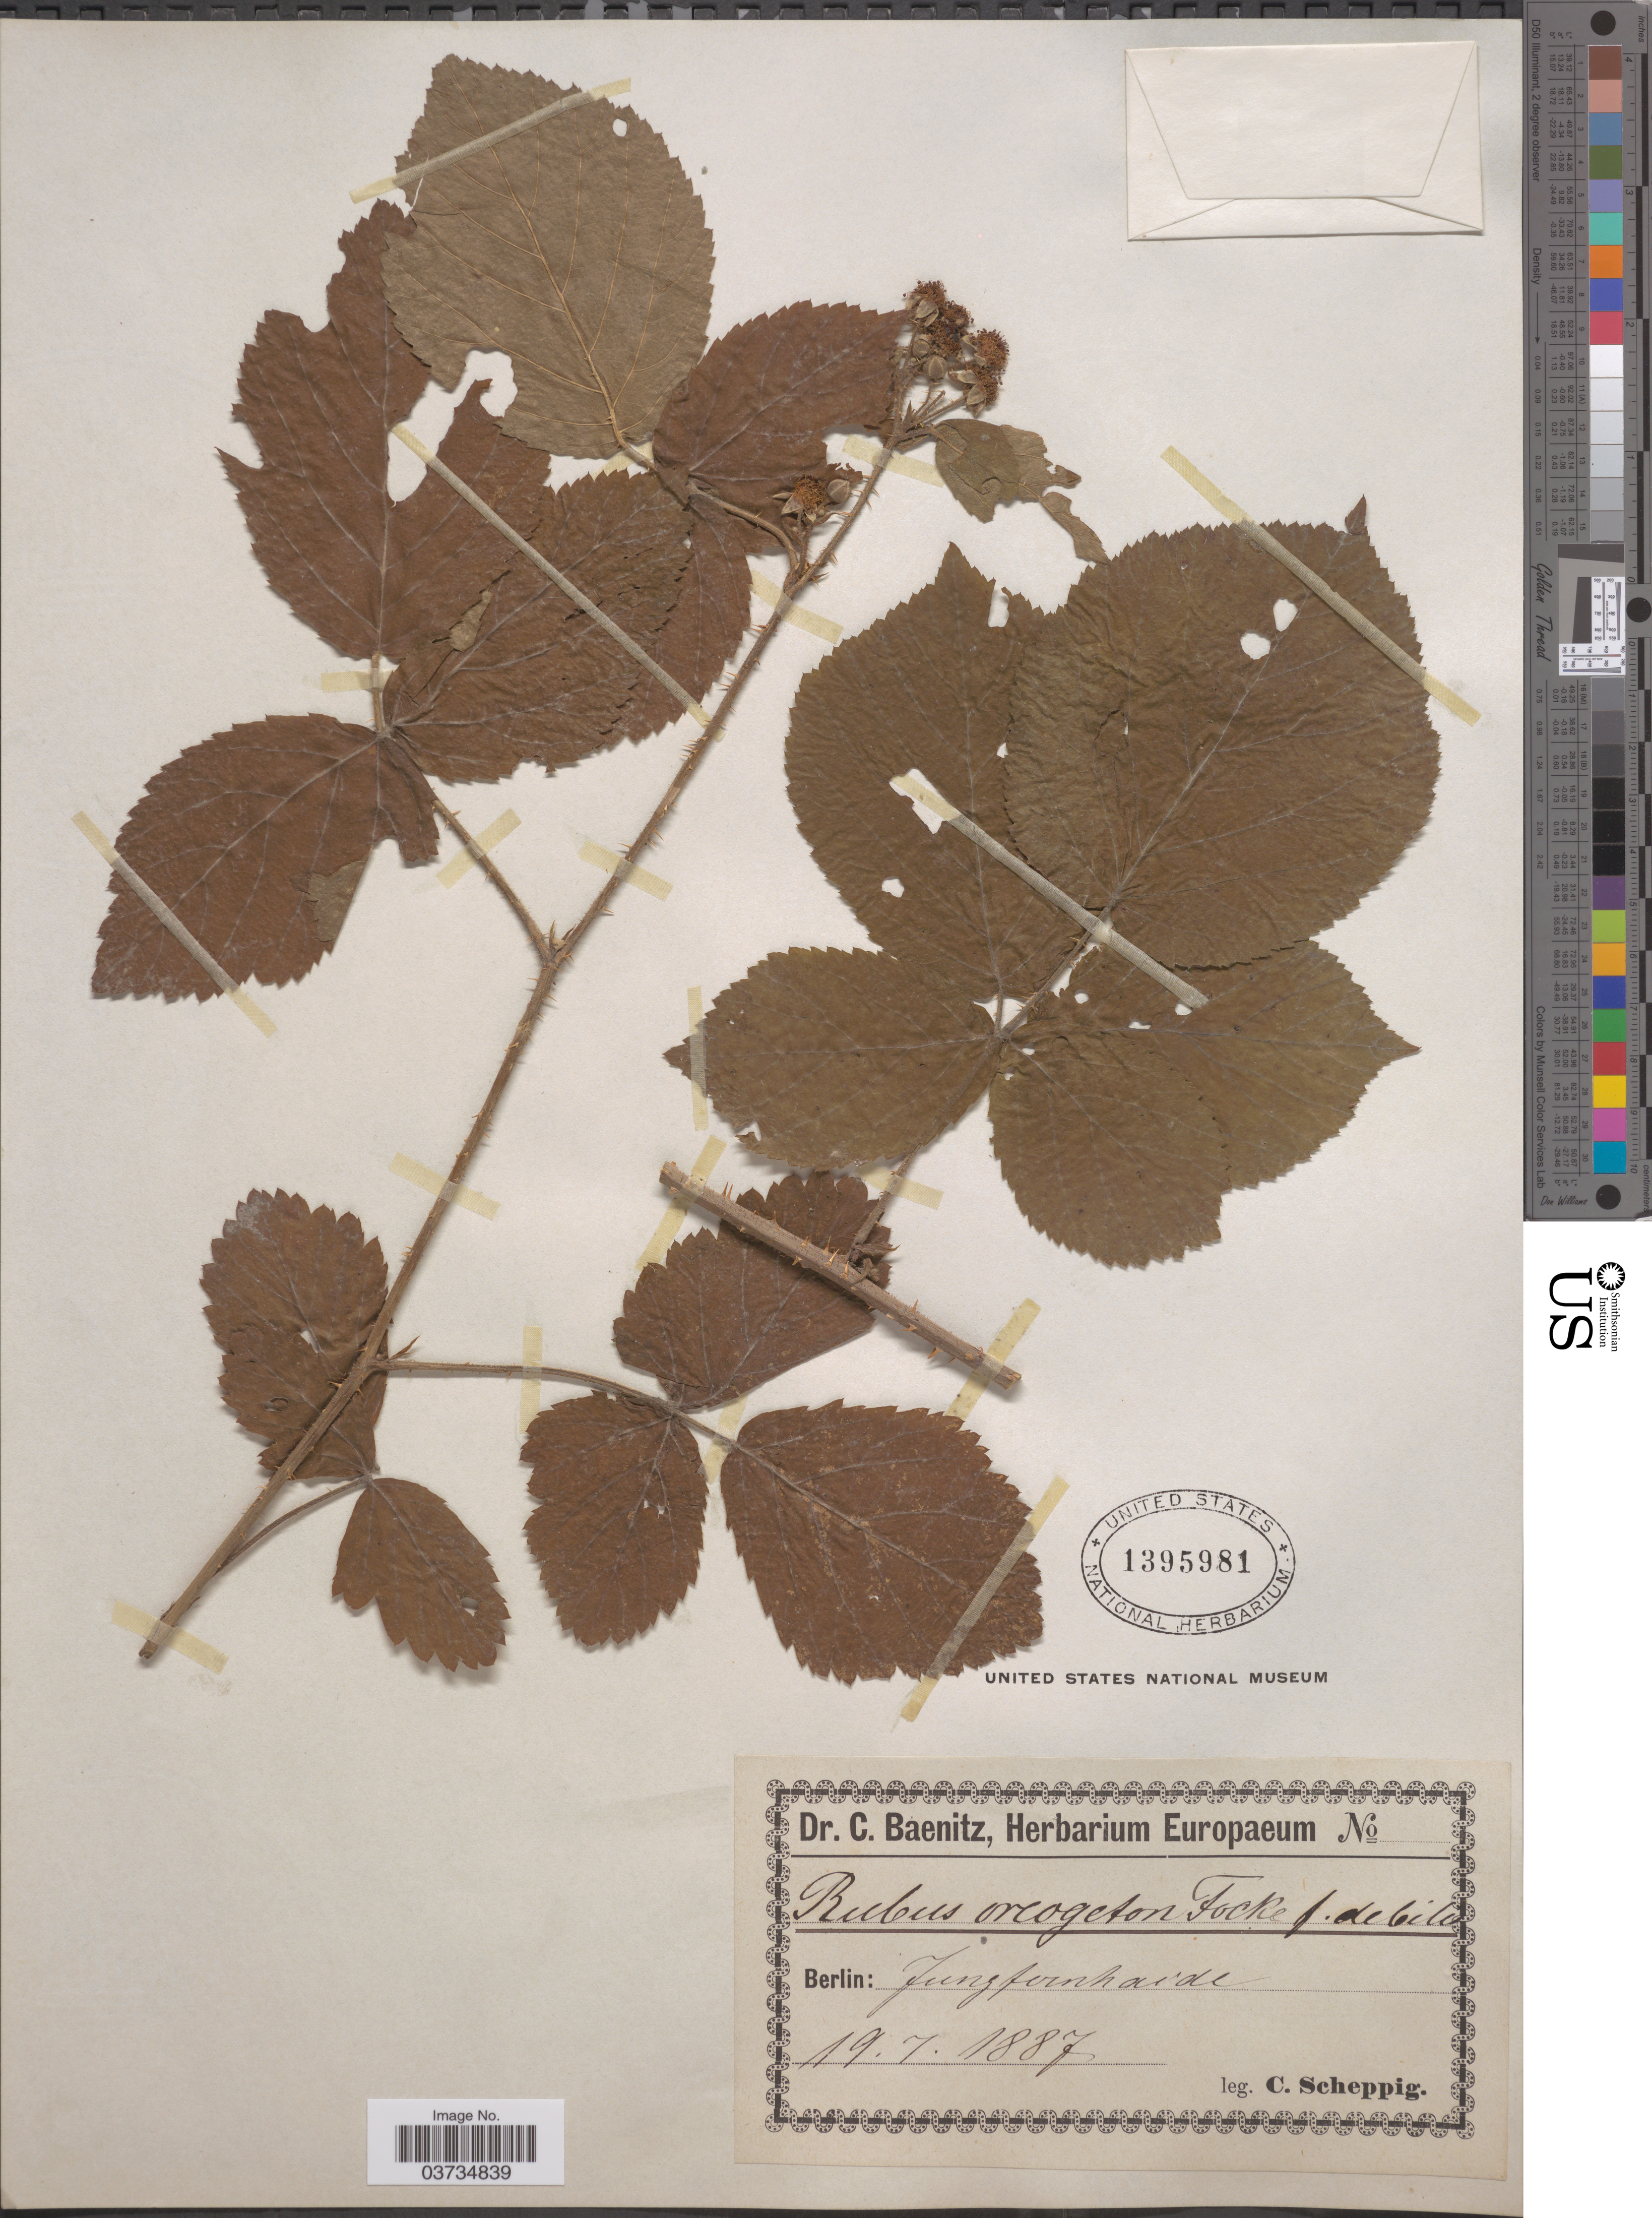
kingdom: Plantae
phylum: Tracheophyta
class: Magnoliopsida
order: Rosales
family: Rosaceae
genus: Rubus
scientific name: Rubus oreogeton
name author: Focke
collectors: C. Scheppig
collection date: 1887-07-19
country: Germany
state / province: Berlin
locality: Jungfernhaide.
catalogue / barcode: US 1395981